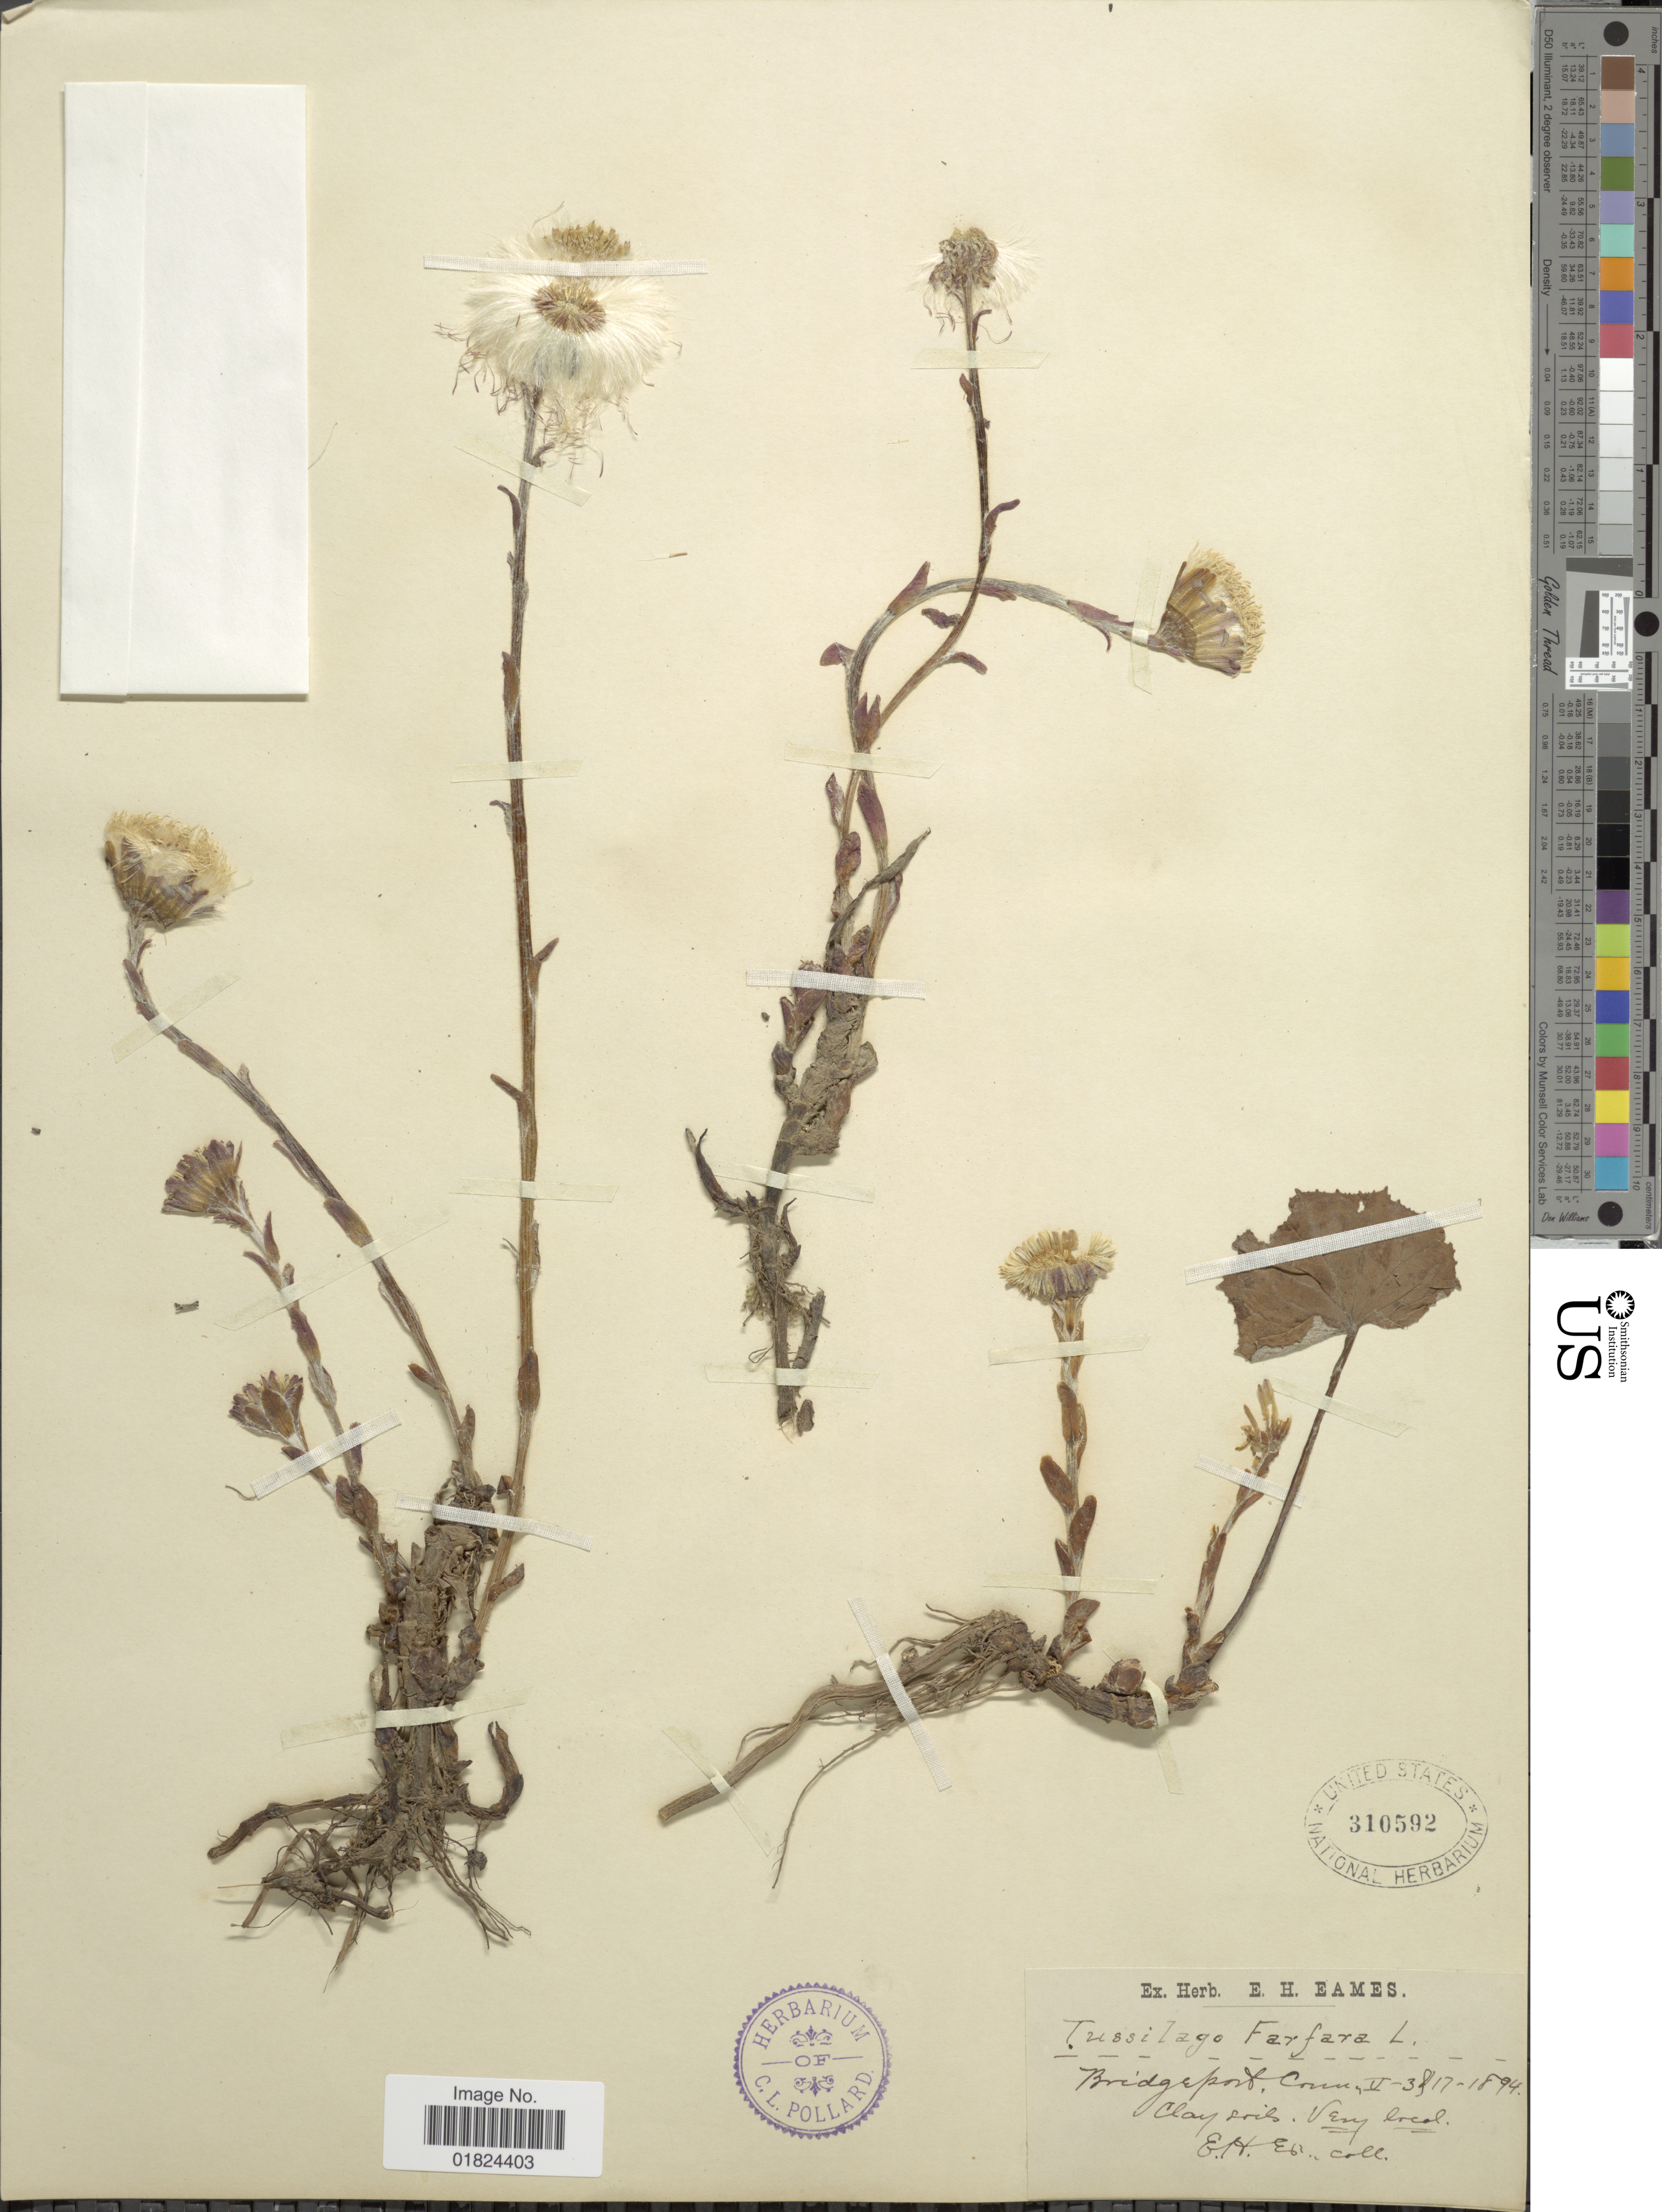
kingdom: Plantae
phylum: Tracheophyta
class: Magnoliopsida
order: Asterales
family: Asteraceae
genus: Tussilago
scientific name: Tussilago farfara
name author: L.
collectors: E. H. Eames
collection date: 1894-05-03/1894-05-17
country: United States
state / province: Connecticut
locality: Bridgeport.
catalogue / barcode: US 310592